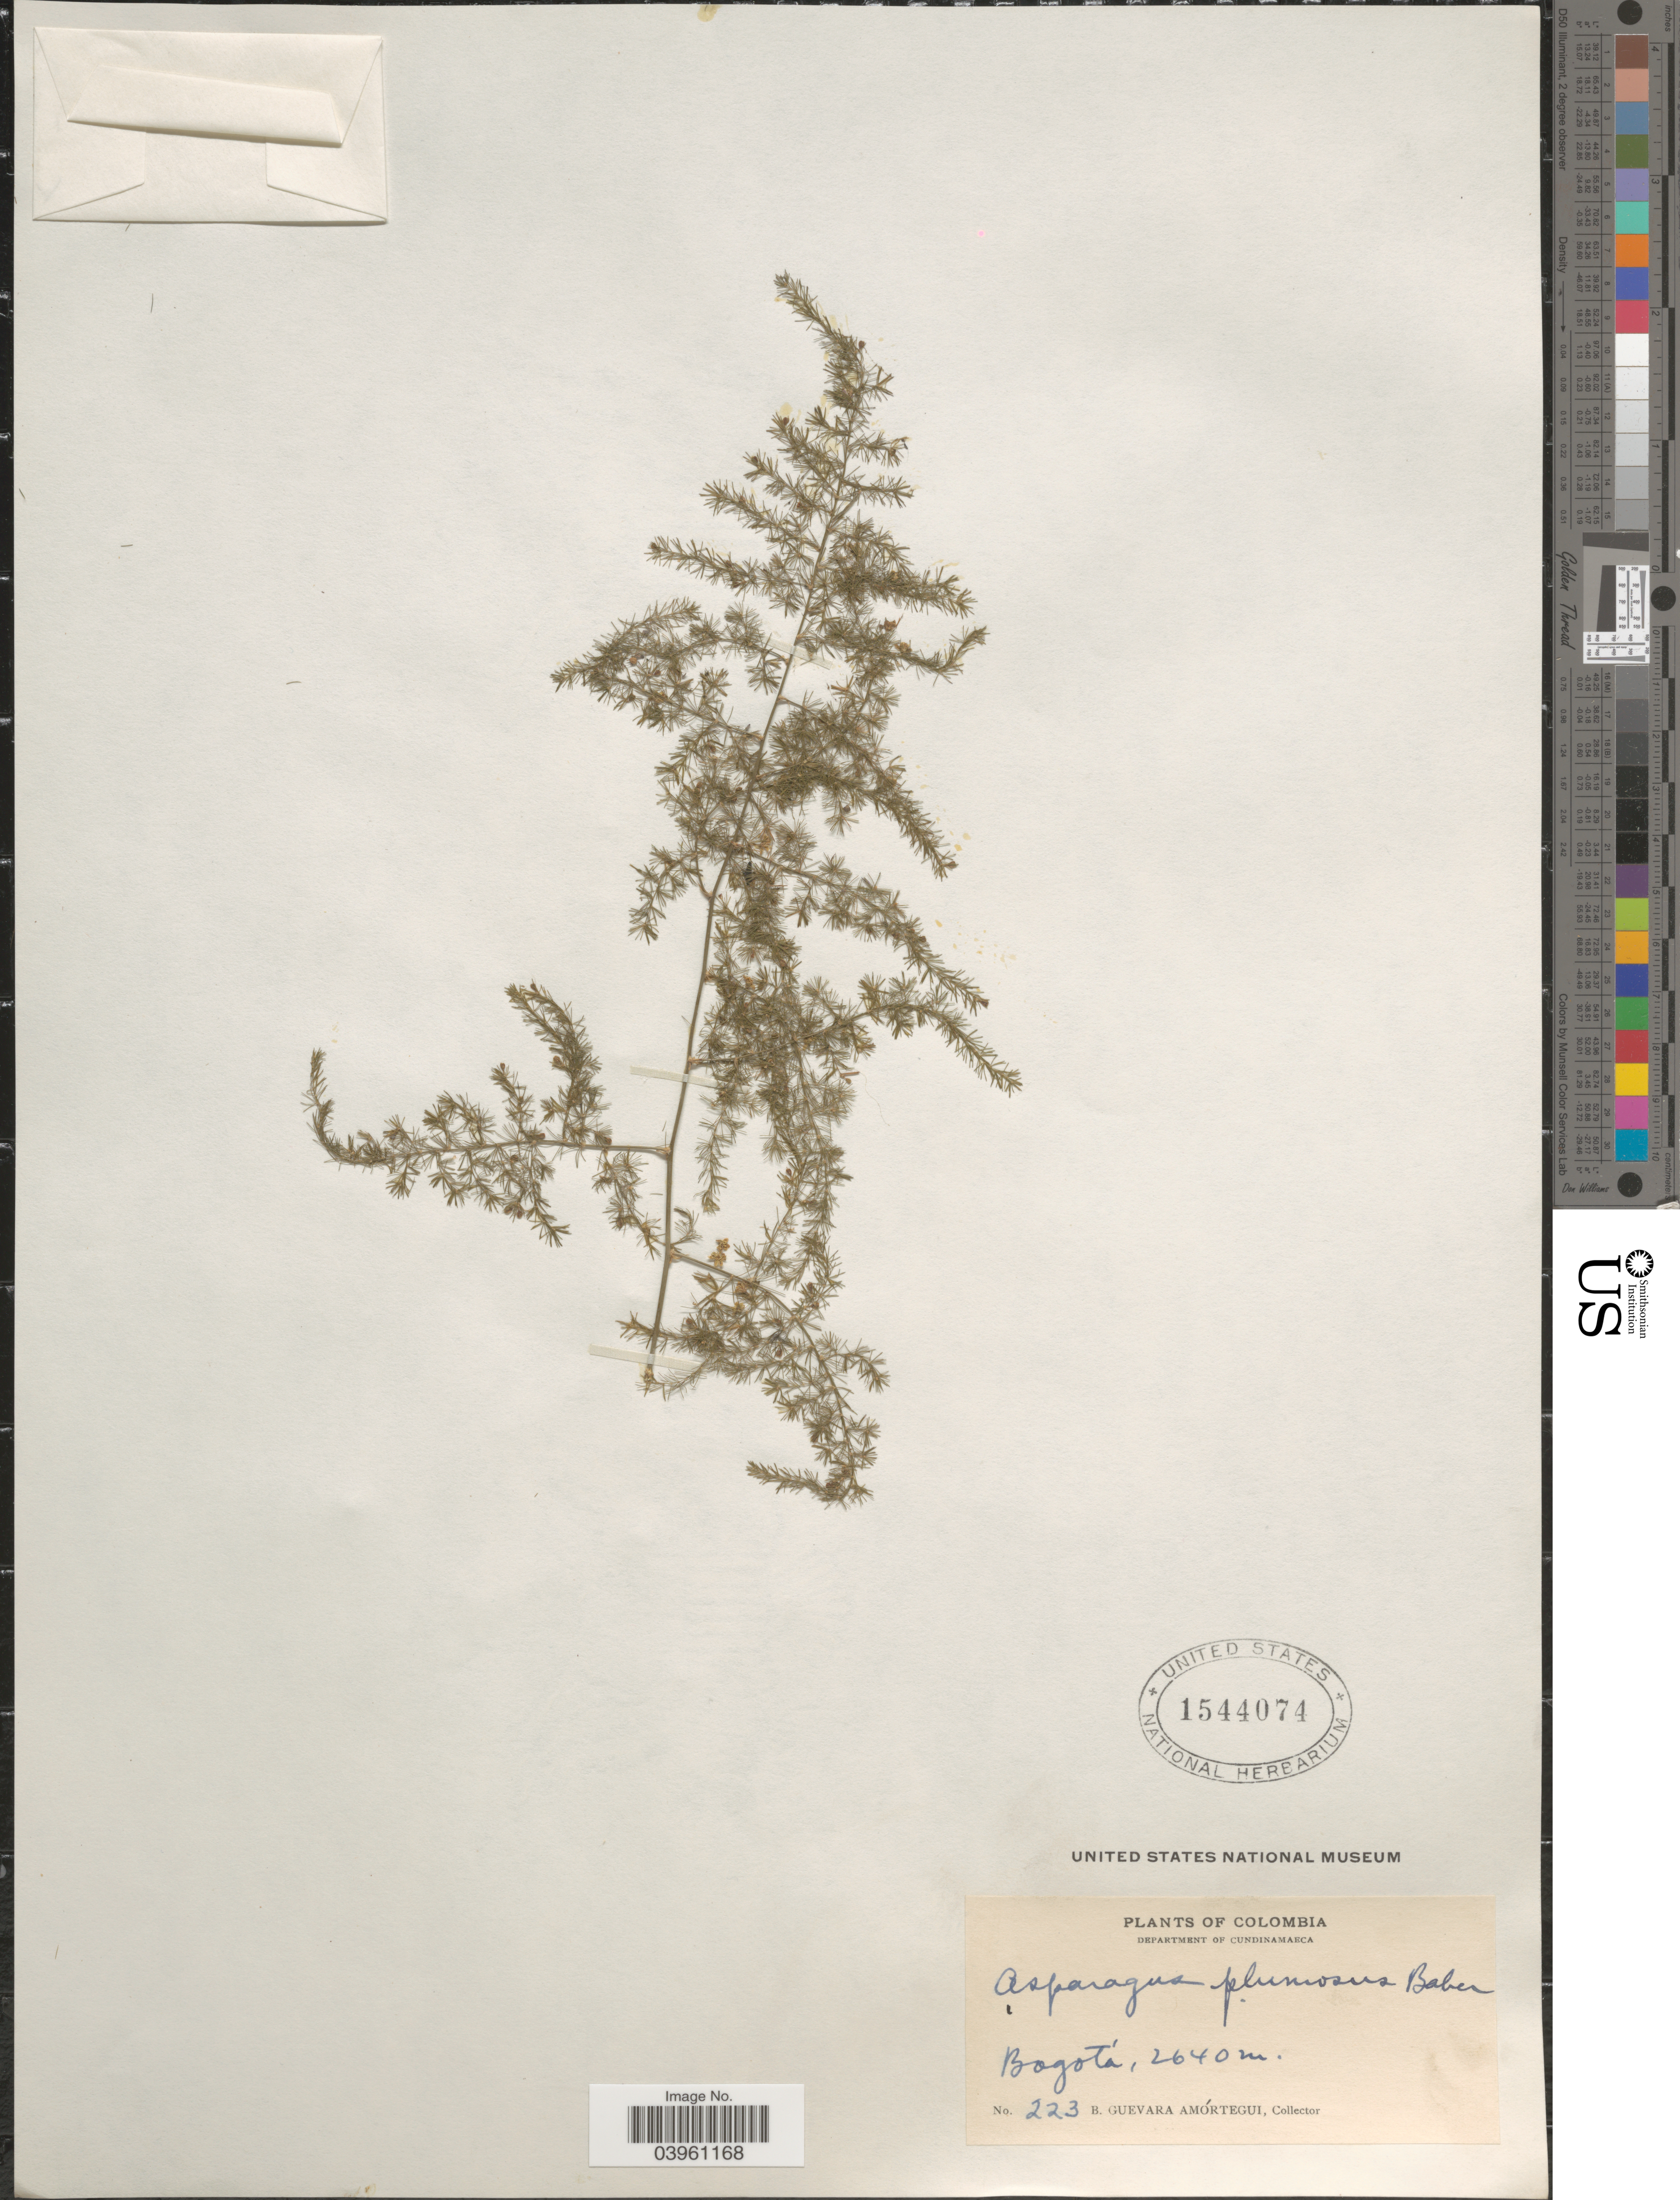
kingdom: Plantae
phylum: Tracheophyta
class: Liliopsida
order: Asparagales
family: Asparagaceae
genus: Asparagus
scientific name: Asparagus plumosus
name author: Baker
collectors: B. Guevara Amortegui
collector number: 223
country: Colombia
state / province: Cundinamarca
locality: Department of Cundinamarca. Bogotá.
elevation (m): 2640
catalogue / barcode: US 1544074